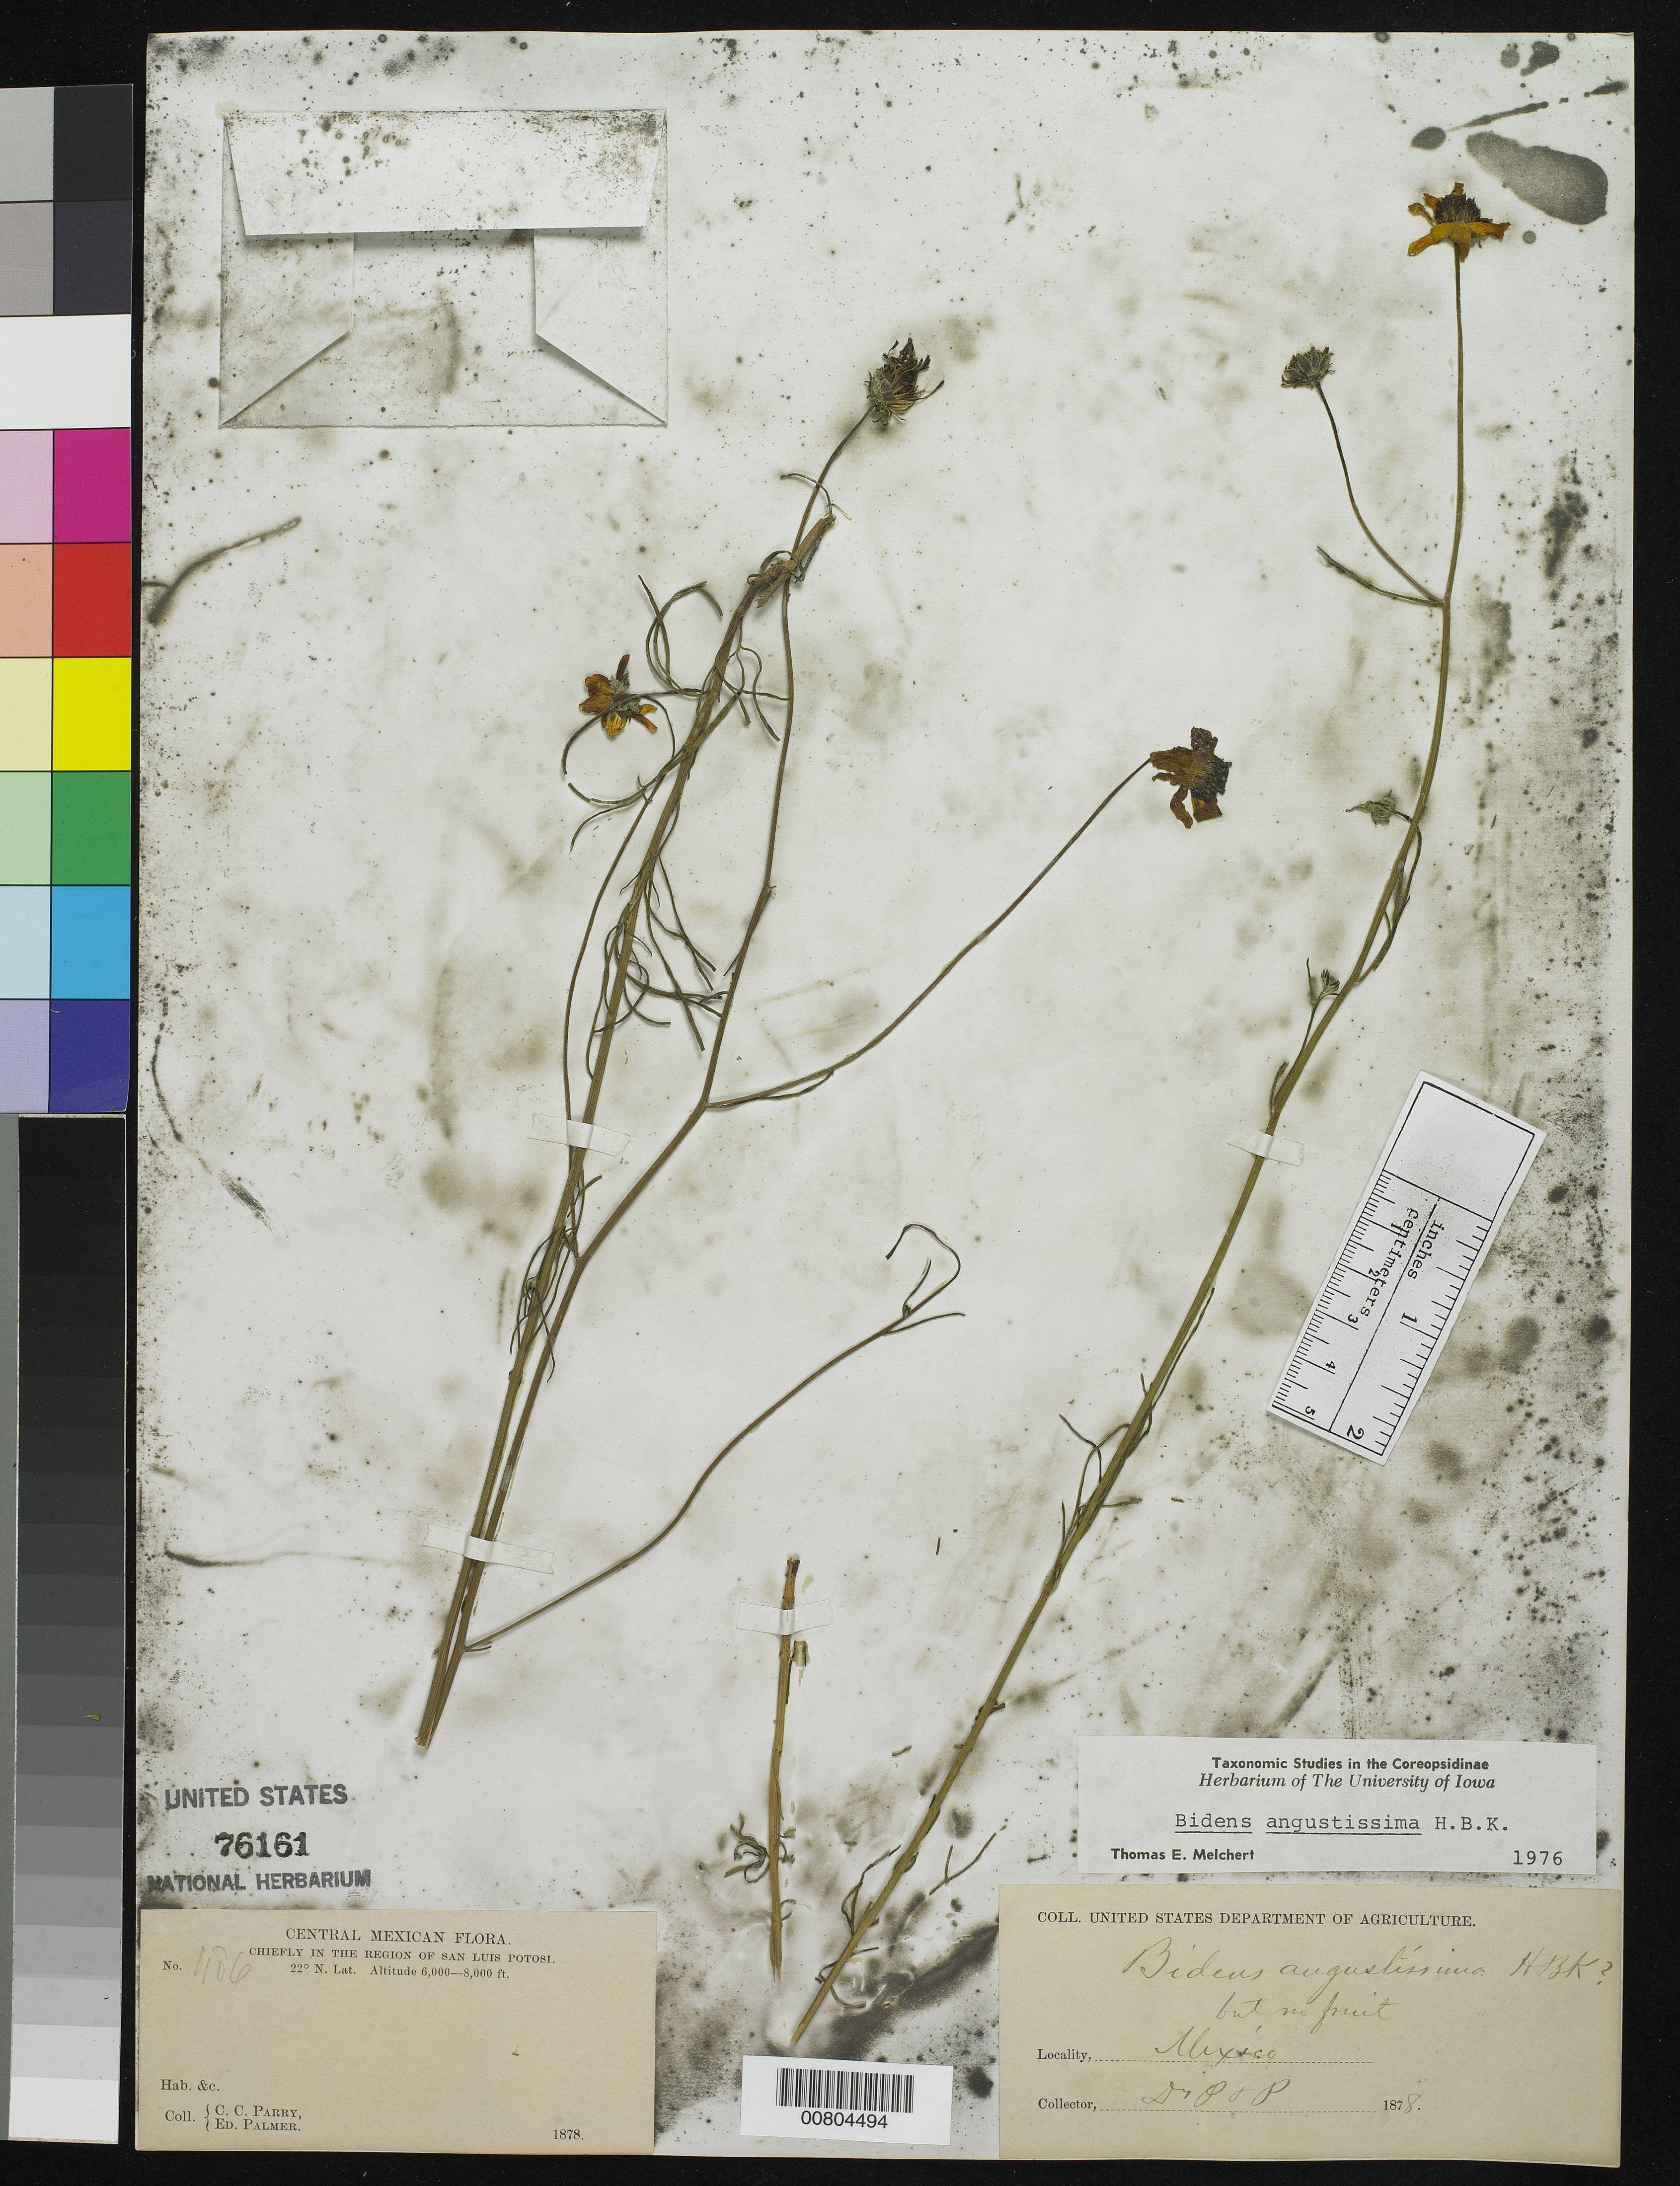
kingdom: Plantae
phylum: Tracheophyta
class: Magnoliopsida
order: Asterales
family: Asteraceae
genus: Bidens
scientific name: Bidens angustissima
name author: Kunth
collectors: C. C. Parry & E. Palmer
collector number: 486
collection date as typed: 1878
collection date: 1878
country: Mexico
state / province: San Luis Potosí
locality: Chiefly in the region of San Luis Potosí.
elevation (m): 1829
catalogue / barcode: US 76161